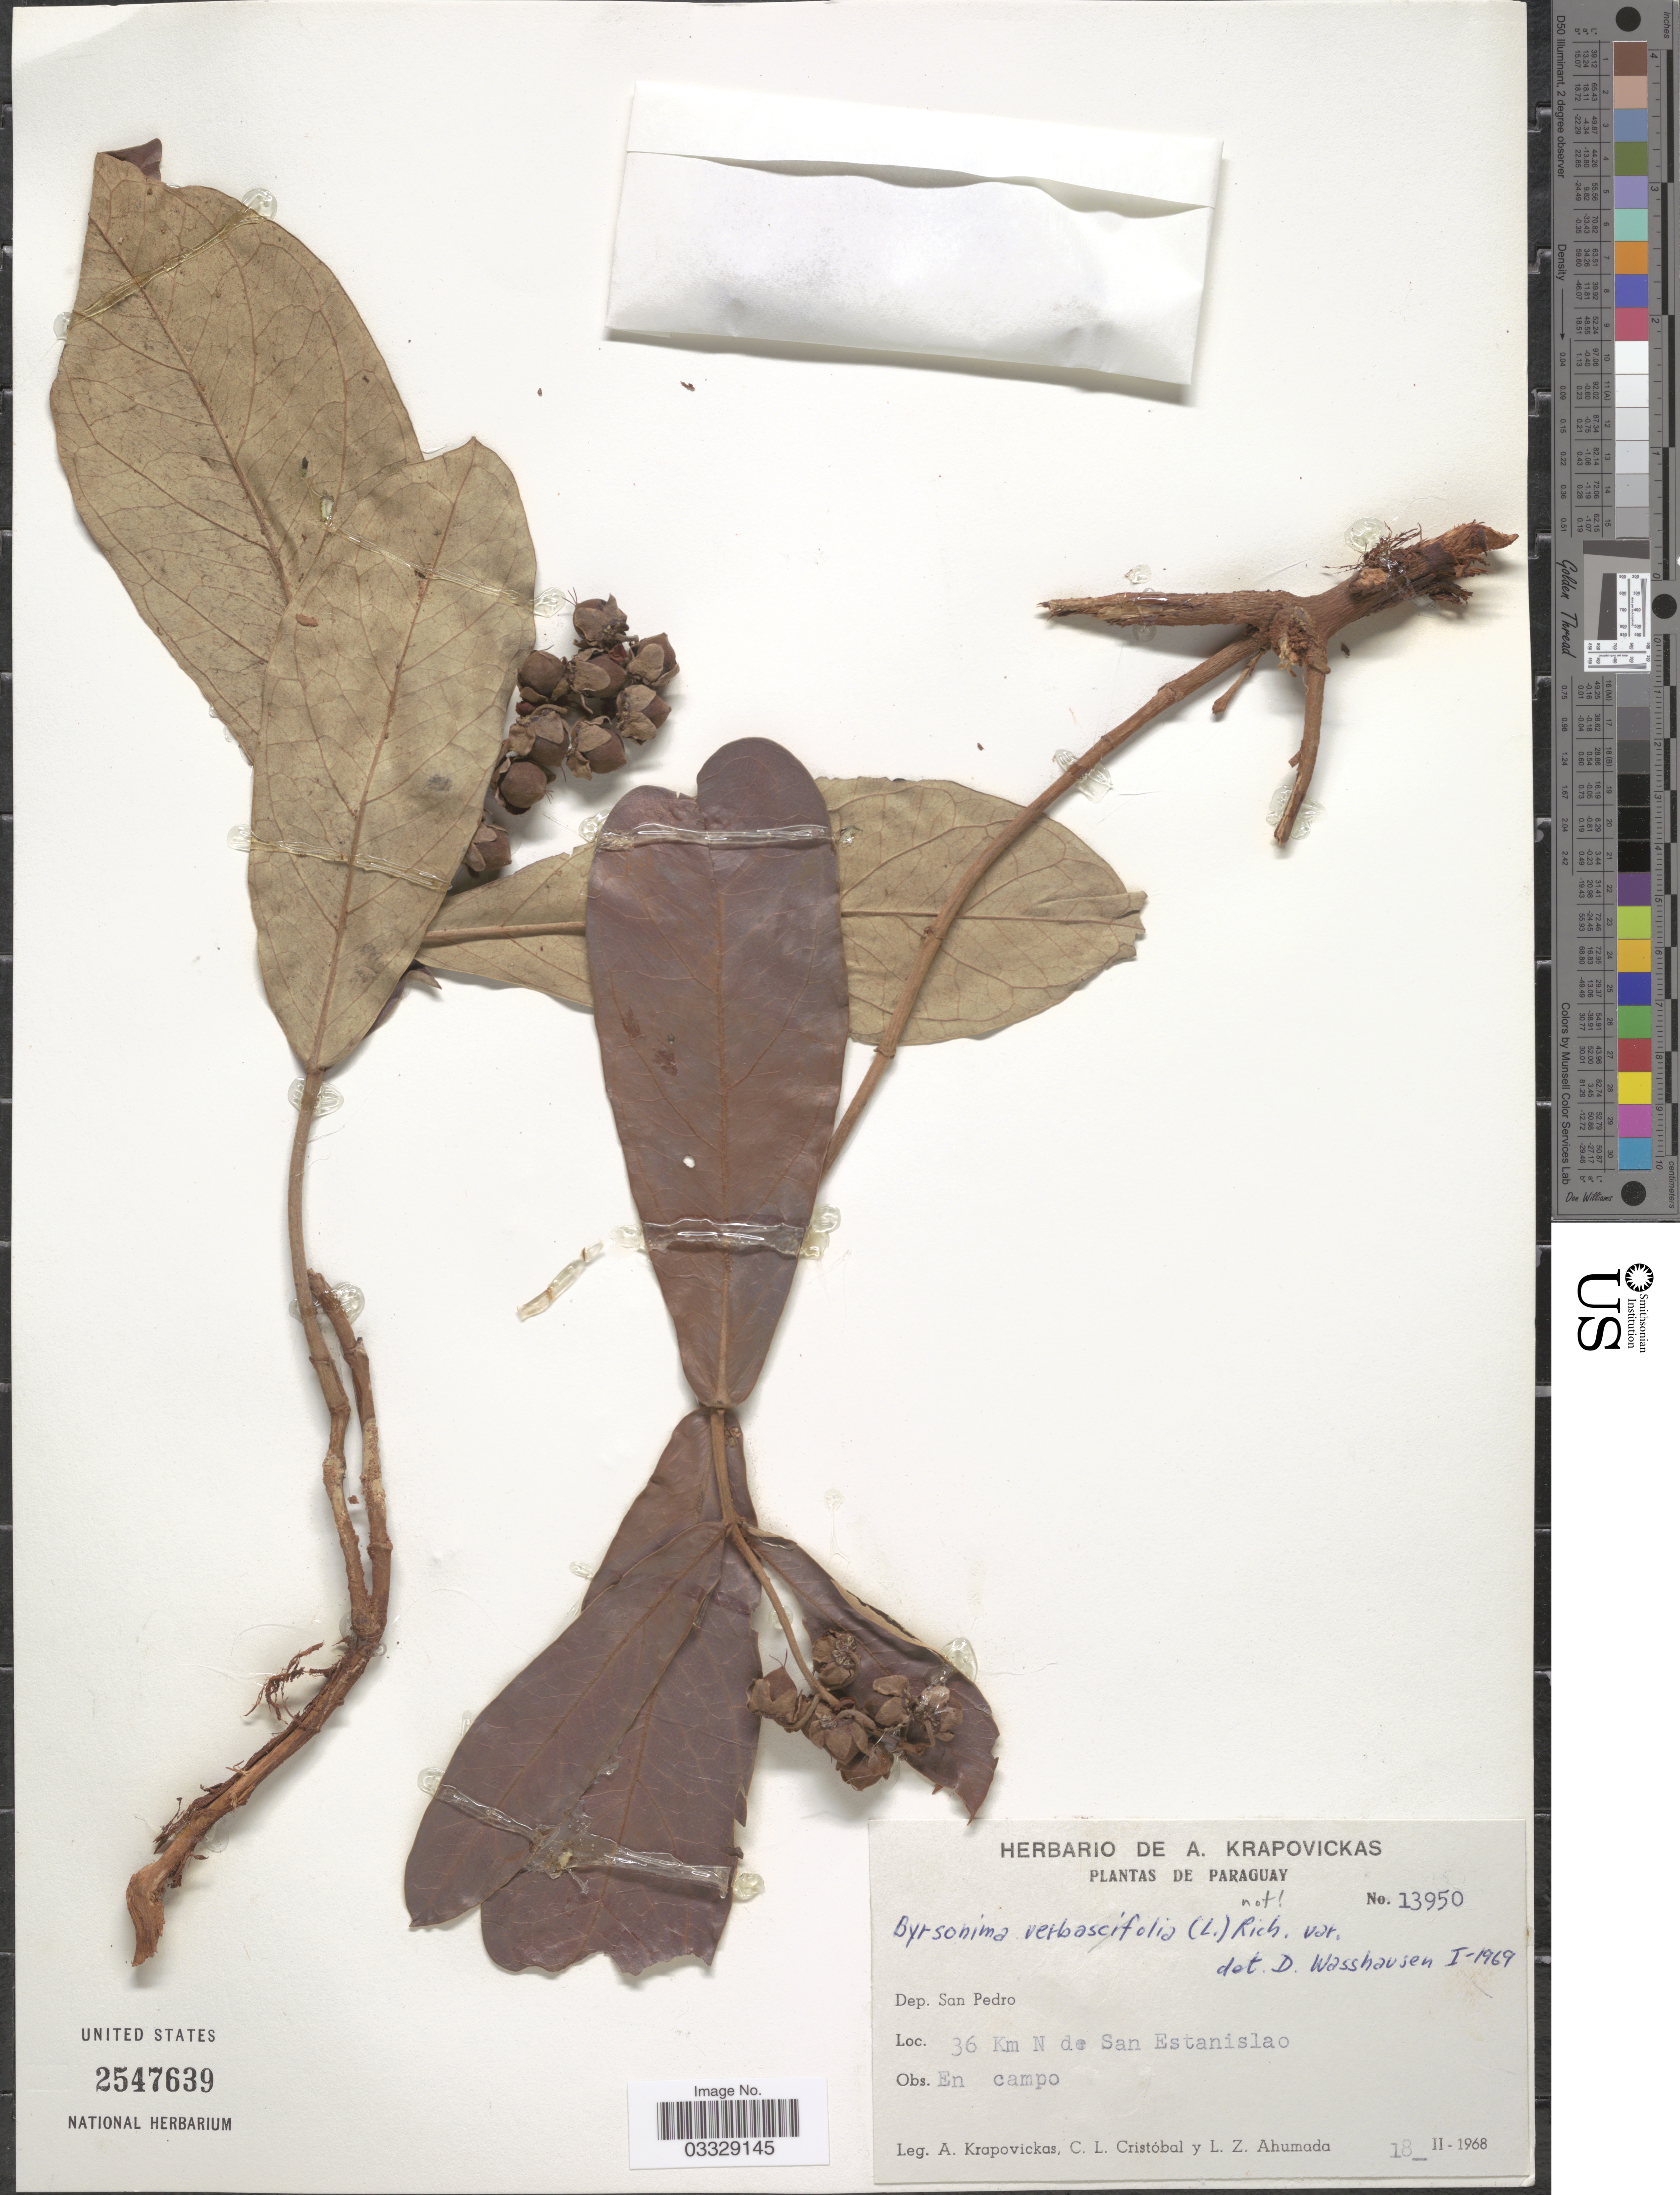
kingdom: Plantae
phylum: Tracheophyta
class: Magnoliopsida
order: Malpighiales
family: Malpighiaceae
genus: Byrsonima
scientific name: Byrsonima sp.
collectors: A. Krapovickas, C. L. Cristóbal & L. Ahumada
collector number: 13950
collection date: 1968-02-18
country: Paraguay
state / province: San Pedro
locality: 36 Km N de San Estanislao. En campo.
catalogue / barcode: US 2547639